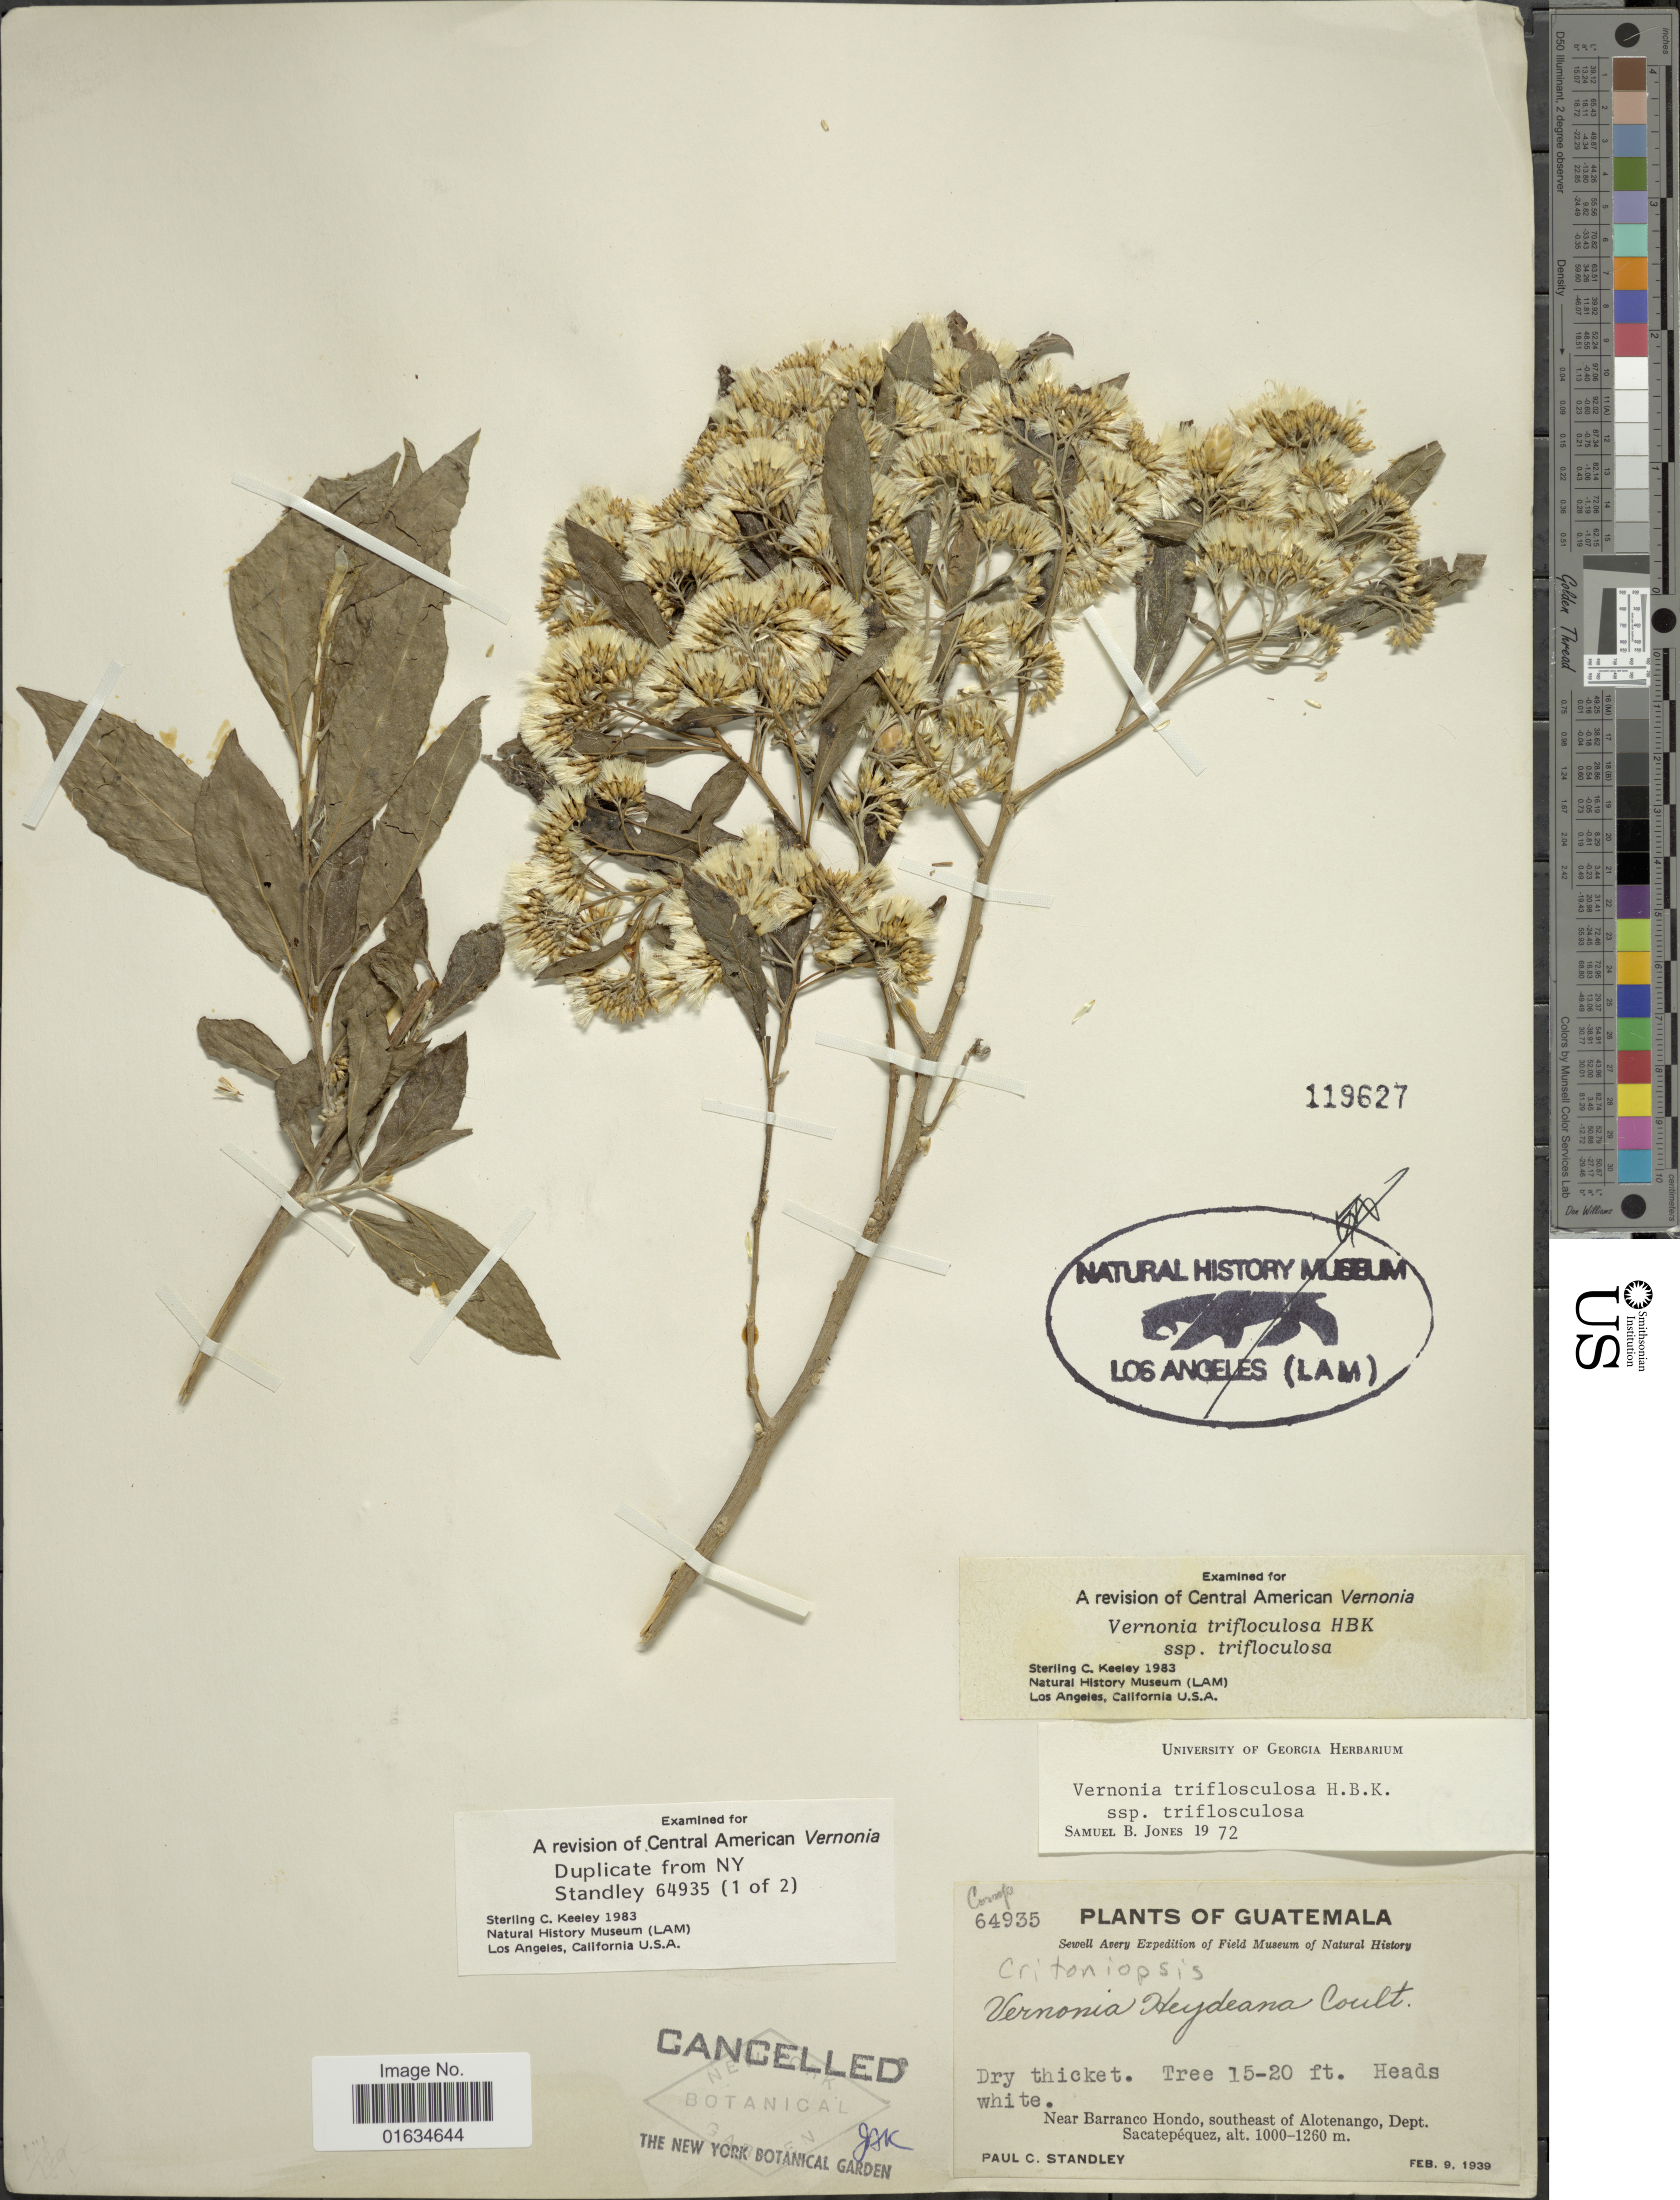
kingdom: Plantae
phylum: Tracheophyta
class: Magnoliopsida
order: Asterales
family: Asteraceae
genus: Eremosis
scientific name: Eremosis triflosculosa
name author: (Kunth) Gleason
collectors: P. C. Standley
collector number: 64935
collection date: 1939-02-09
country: Guatemala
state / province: Sacatepéquez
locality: Near Barranco Hondo, southeast of Alotenango.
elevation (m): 1000